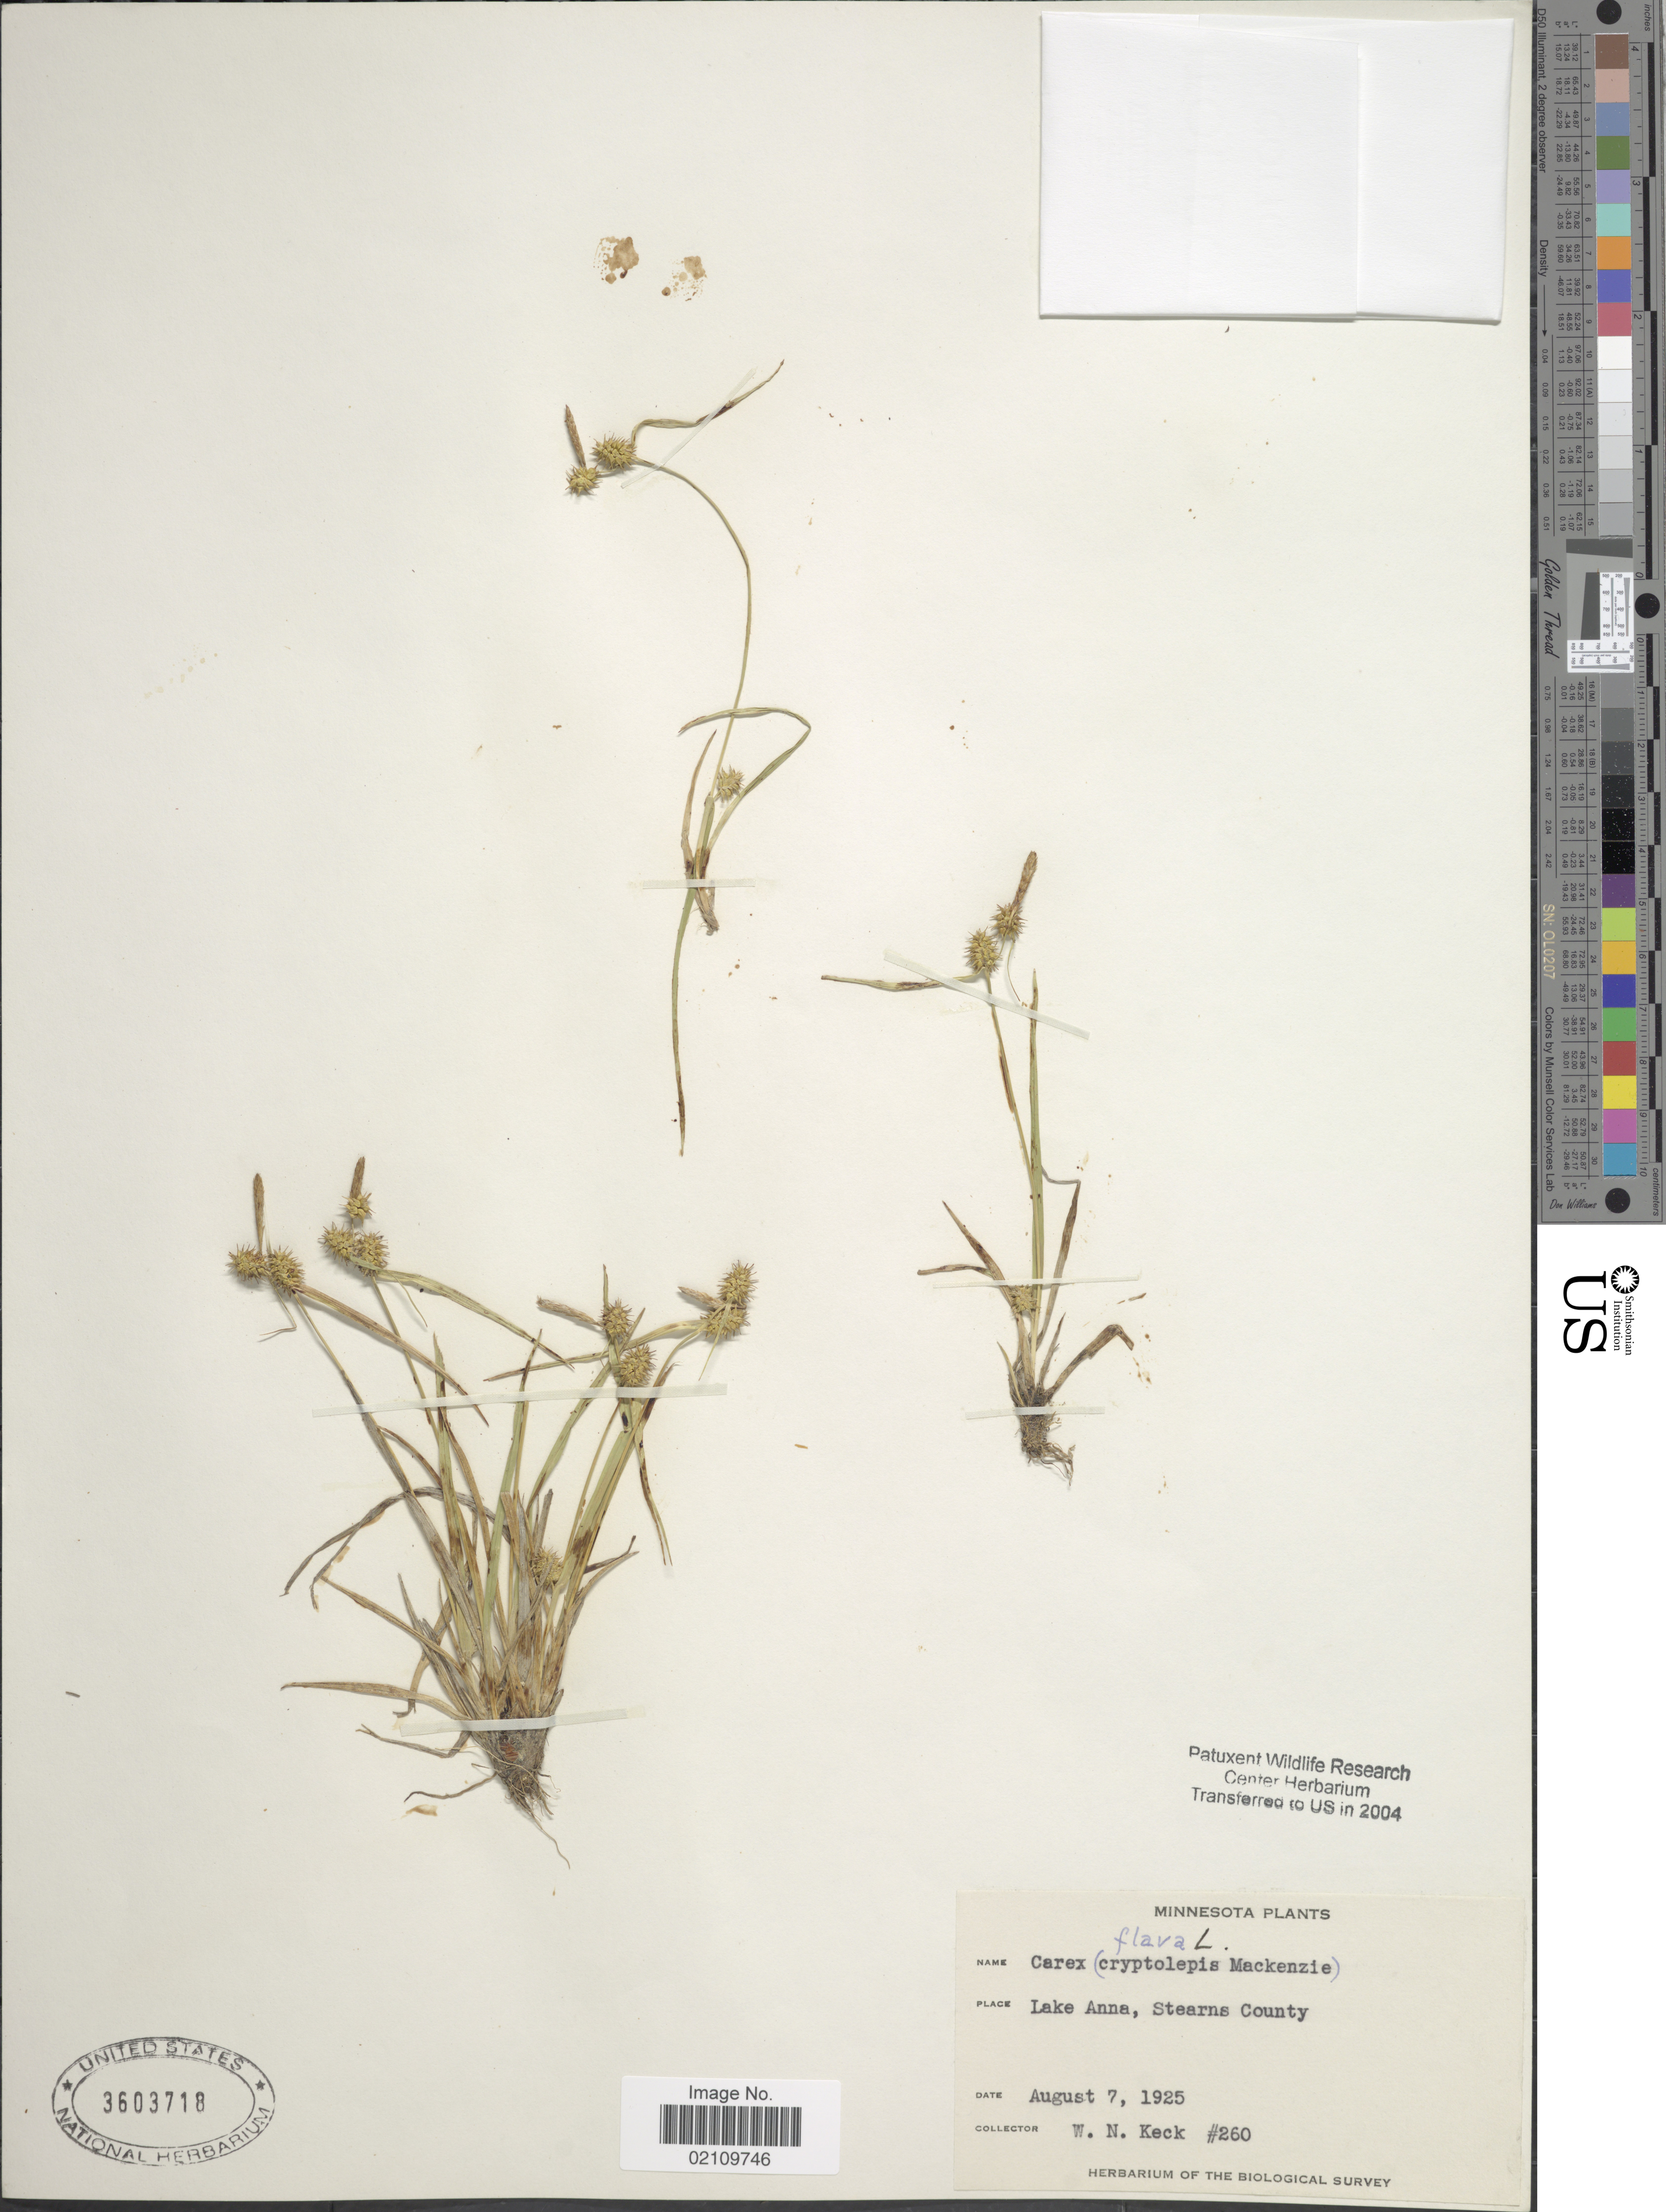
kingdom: Plantae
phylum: Tracheophyta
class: Liliopsida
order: Poales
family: Cyperaceae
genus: Carex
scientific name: Carex flava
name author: L.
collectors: W. Keck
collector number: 260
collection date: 1925-08-07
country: United States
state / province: Minnesota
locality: Lake Anna, Stearns County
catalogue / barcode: US 3603718